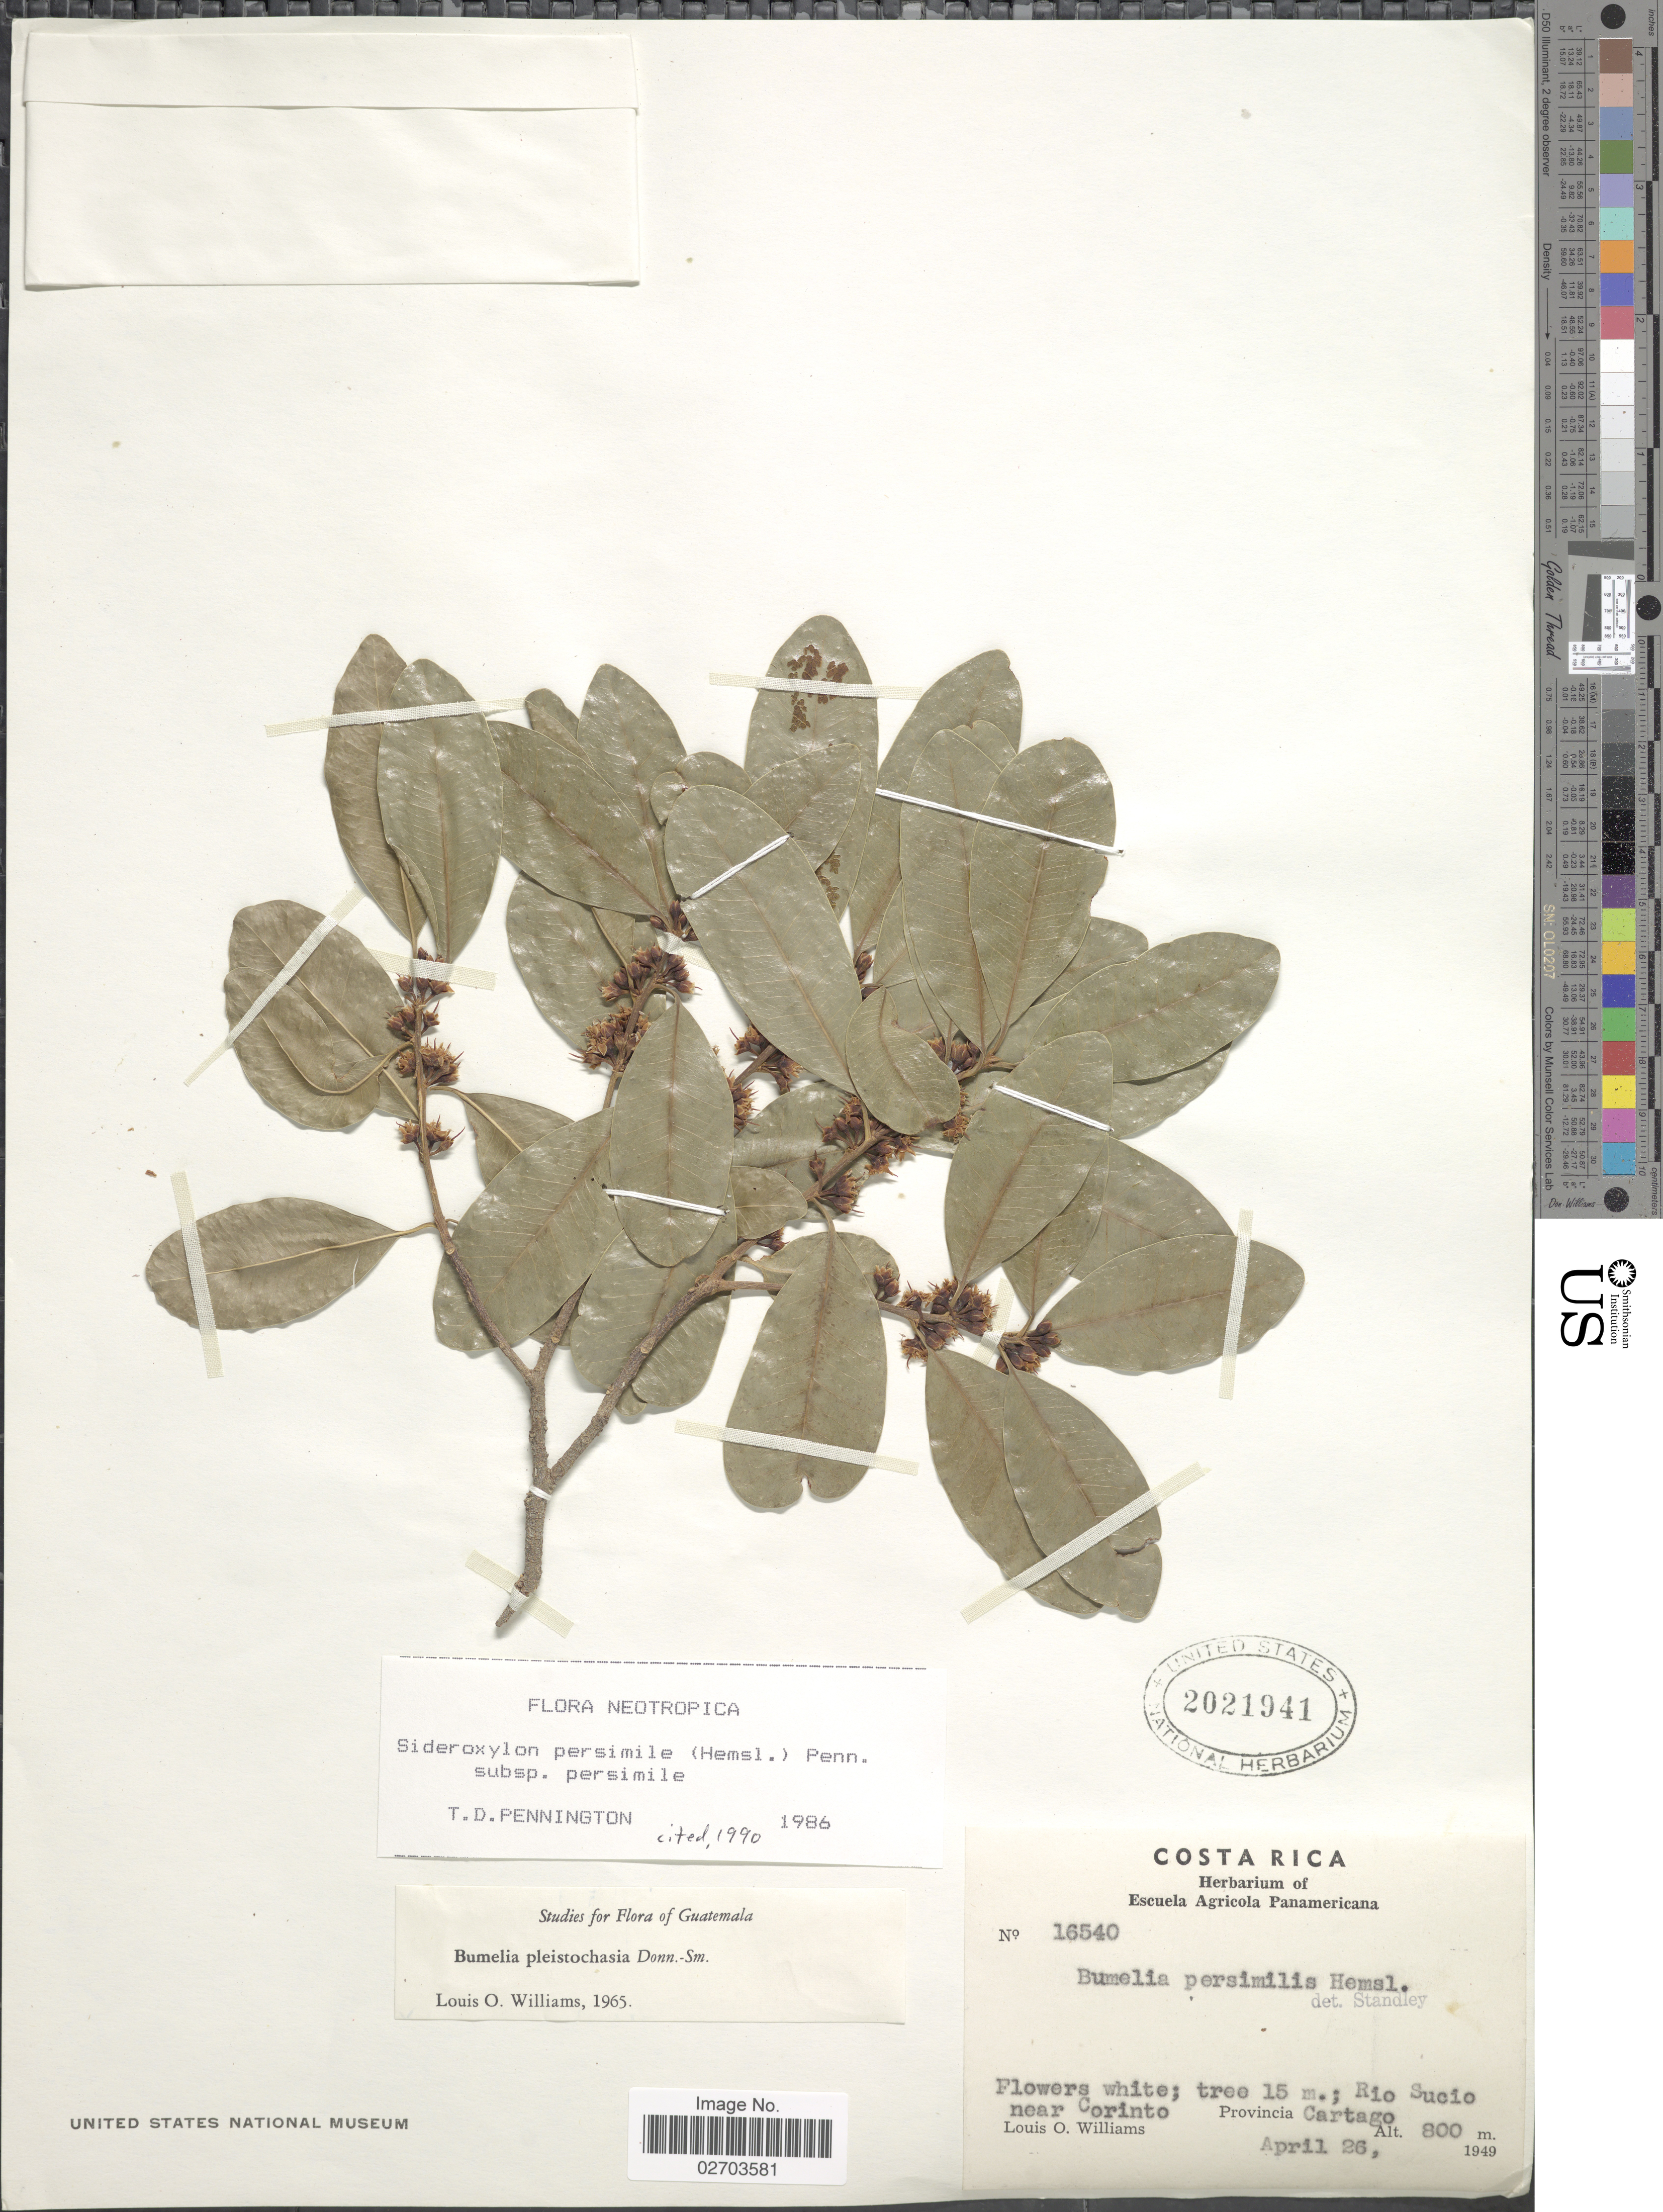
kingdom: Plantae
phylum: Tracheophyta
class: Magnoliopsida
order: Ericales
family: Sapotaceae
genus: Sideroxylon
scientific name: Sideroxylon persimile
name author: (Hemsl.) T.D. Penn.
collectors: L. O. Williams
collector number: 16540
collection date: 1949-04-26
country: Costa Rica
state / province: Cartago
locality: Rio Sucio near Corinto.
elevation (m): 800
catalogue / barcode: US 2021941